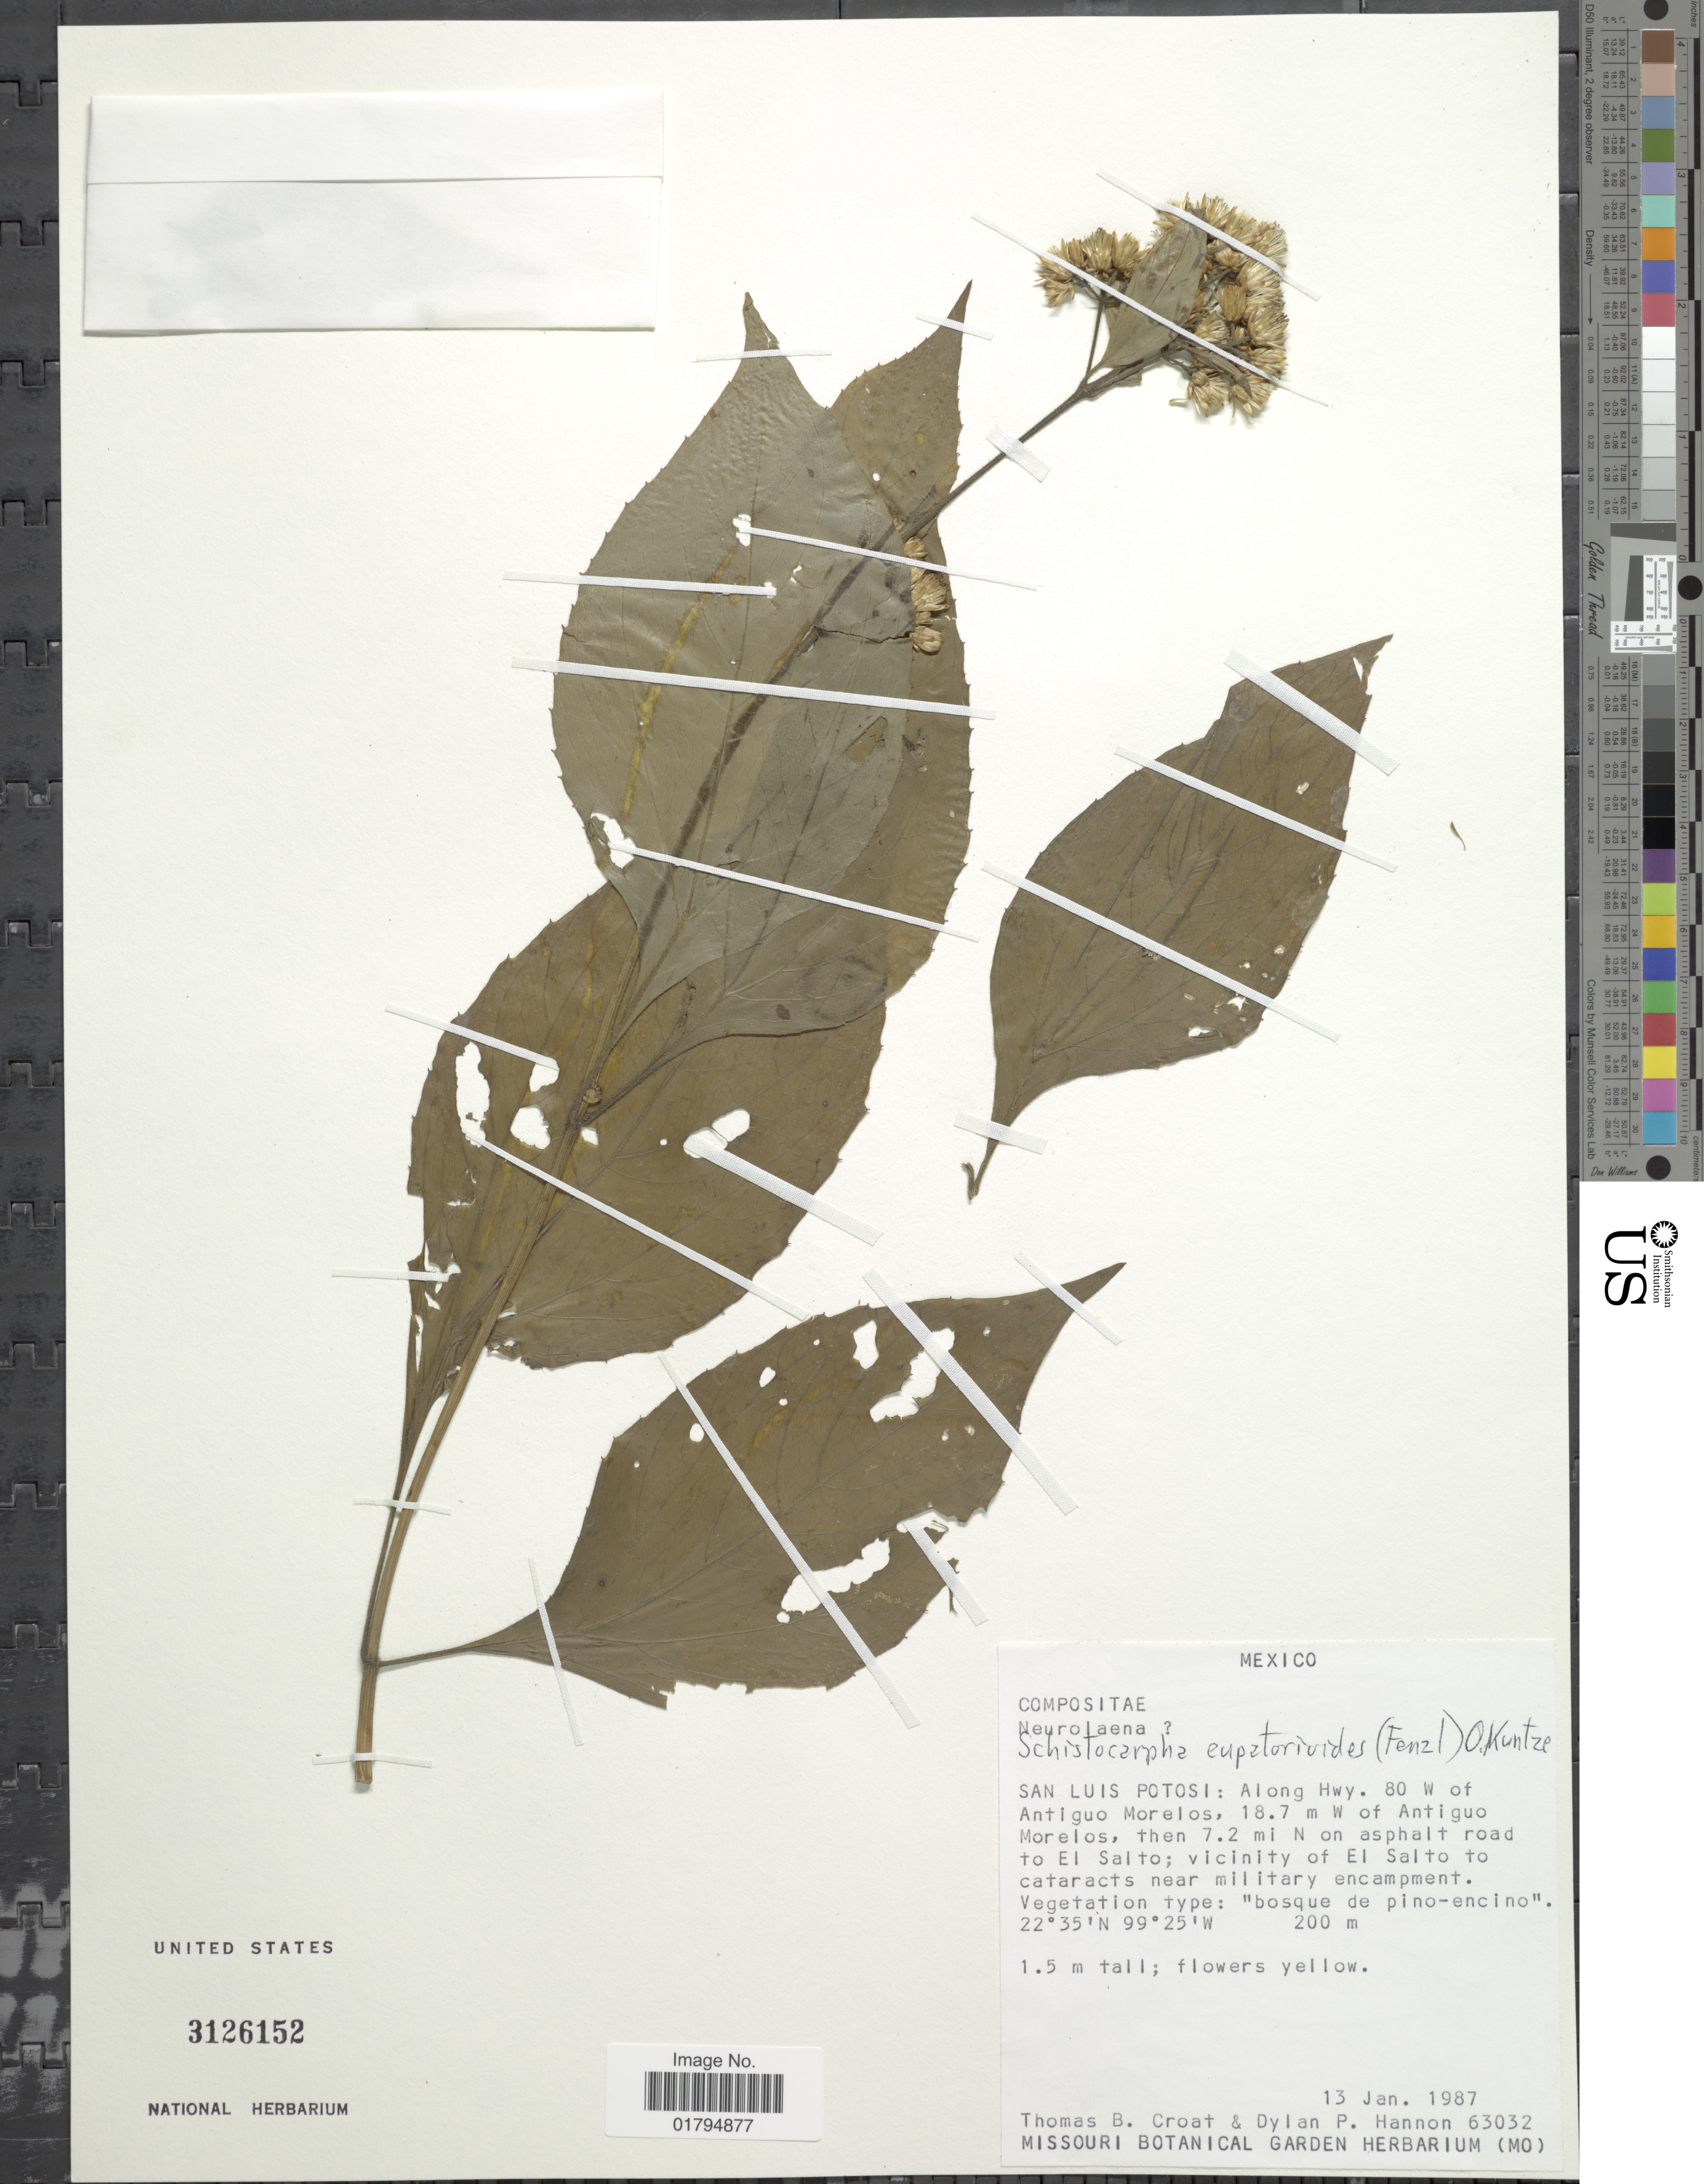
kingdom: Plantae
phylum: Tracheophyta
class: Magnoliopsida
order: Asterales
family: Asteraceae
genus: Schistocarpha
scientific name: Schistocarpha eupatorioides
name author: (Fenzl) Kuntze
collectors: T. B. Croat & D. Hannon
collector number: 63032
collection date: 1987-01-13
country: Mexico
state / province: San Luis Potosí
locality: Along Hwy. 80 W of Antiguo Morelos, 18.7 m W of Antiguo Morelos, then 7.2 mi N on asphalt road to El Salto; vicinity of El salto to cataracts near military encampment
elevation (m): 200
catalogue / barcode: US 3126152